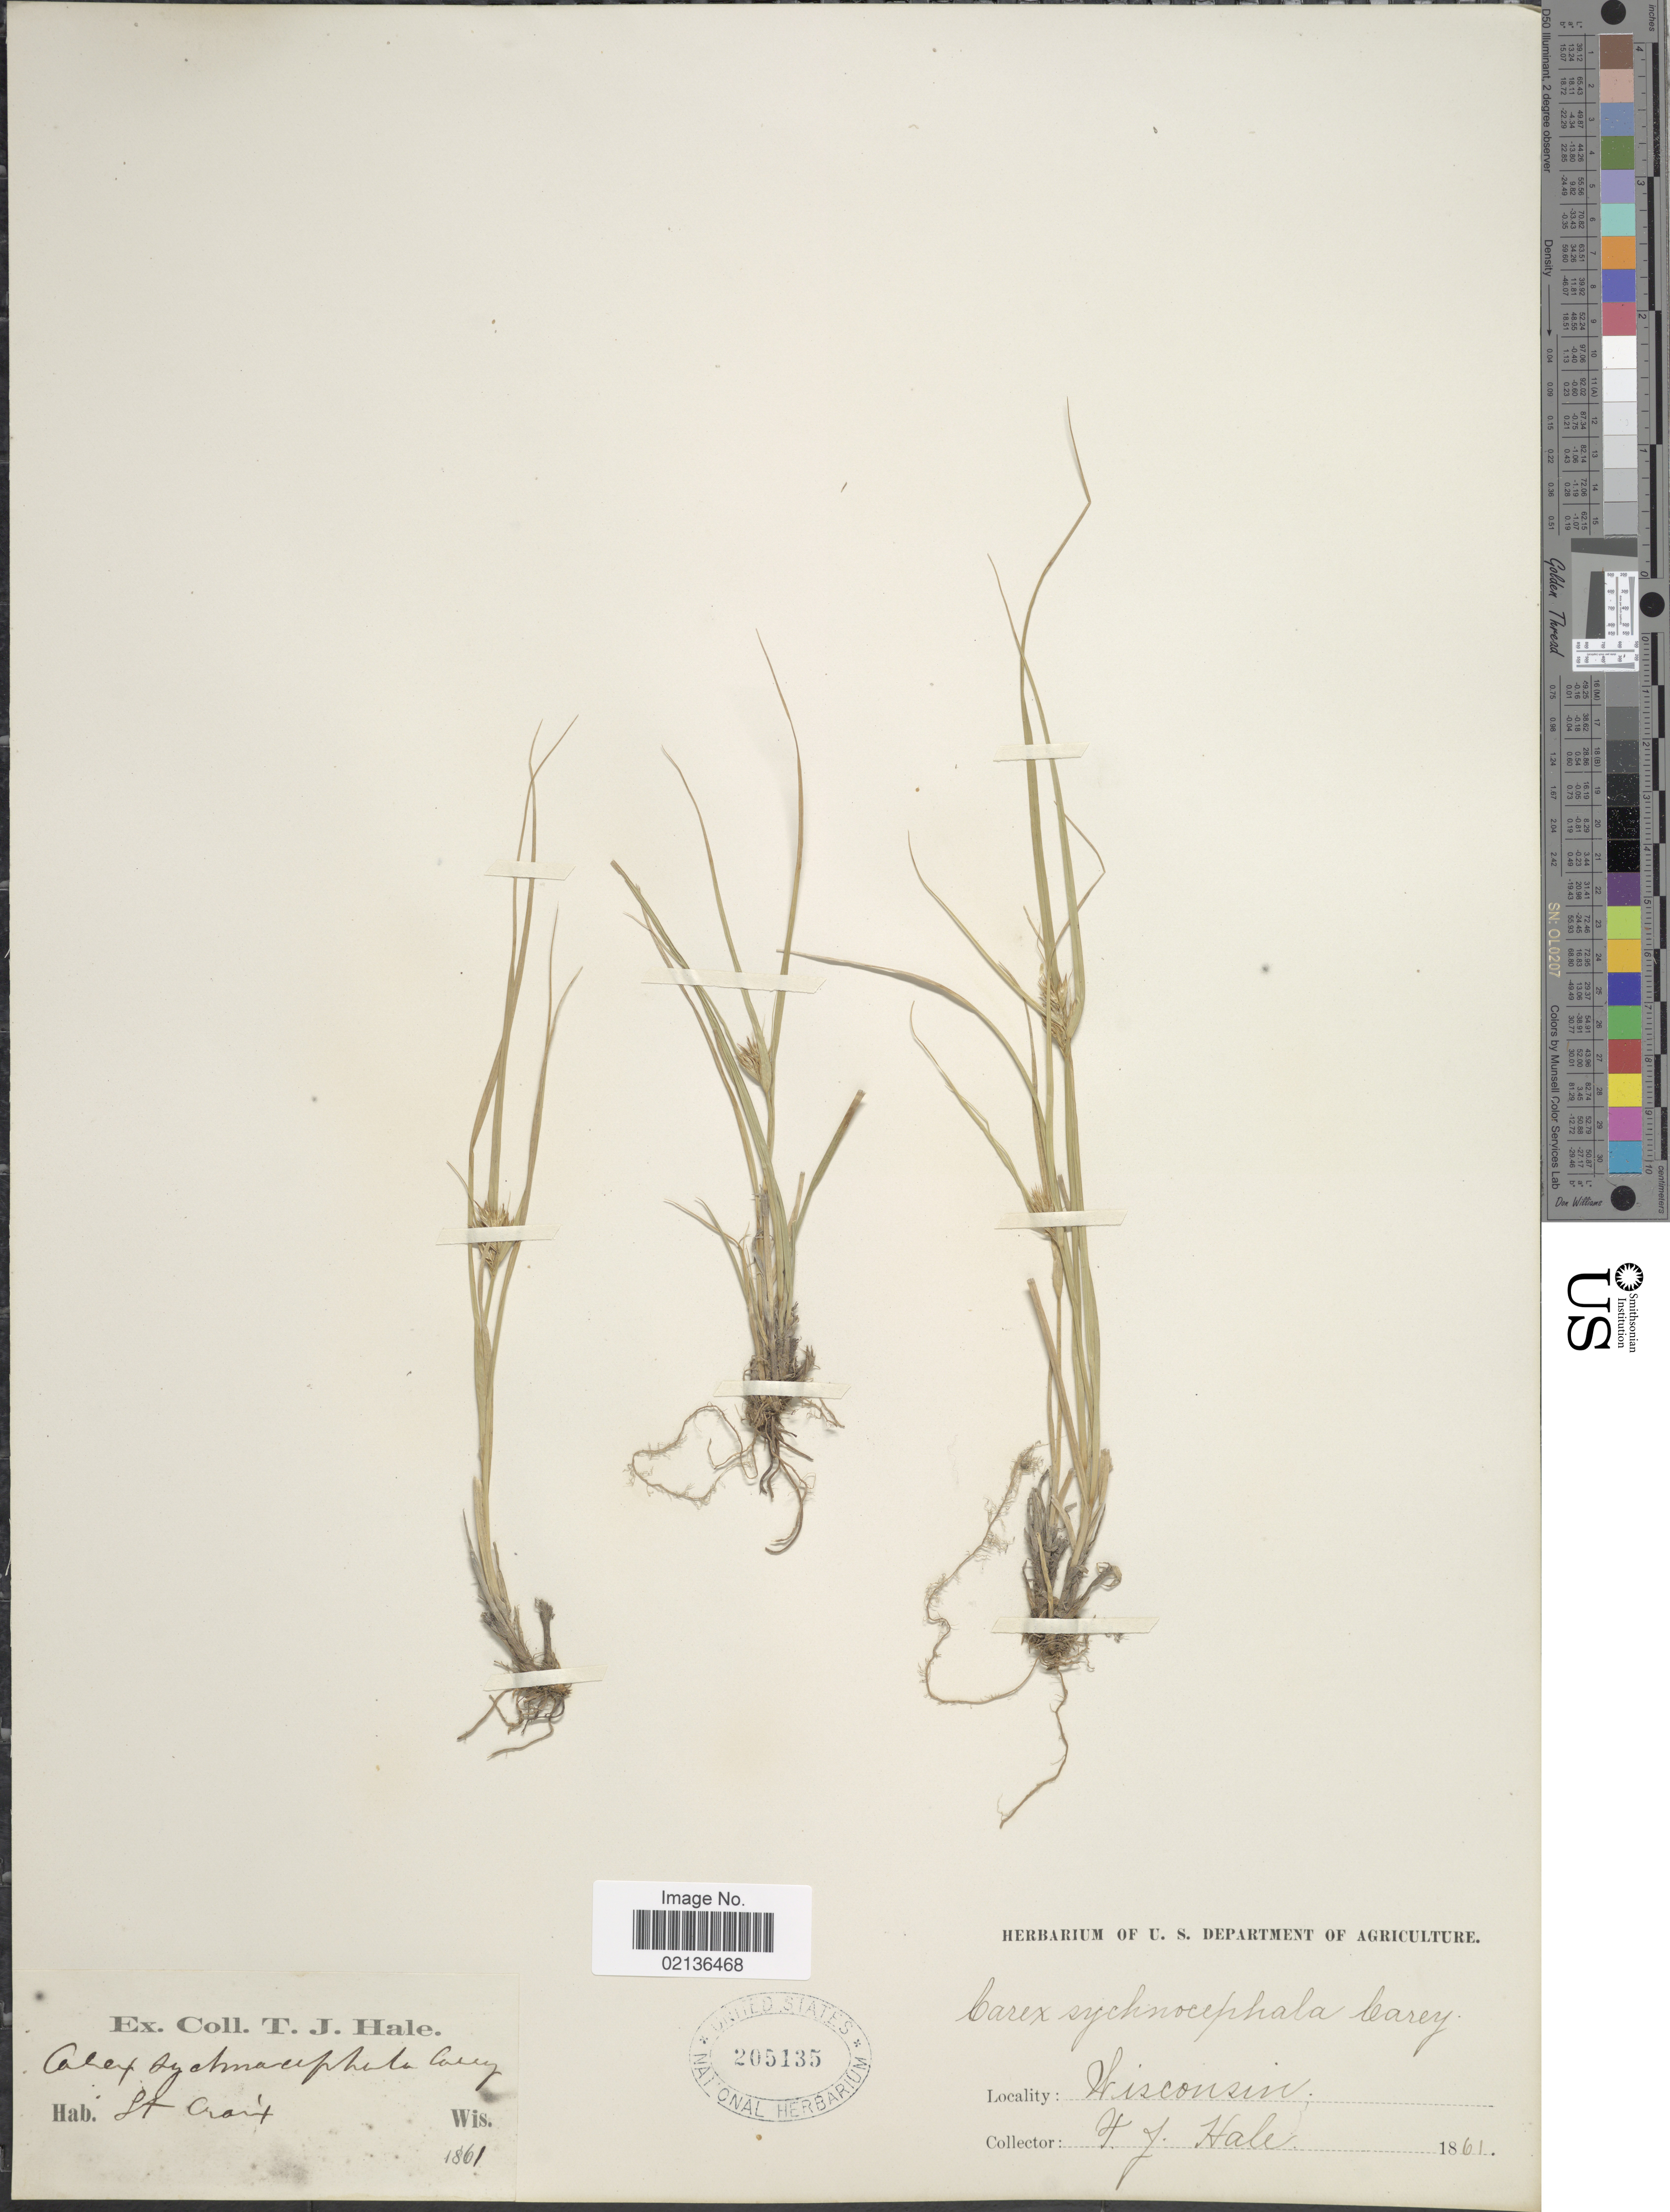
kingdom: Plantae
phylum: Tracheophyta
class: Liliopsida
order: Poales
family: Cyperaceae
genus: Carex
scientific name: Carex sychnocephala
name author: J. Carey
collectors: T. Hale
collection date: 1861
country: United States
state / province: Wisconsin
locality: St. Croix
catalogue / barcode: US 205135